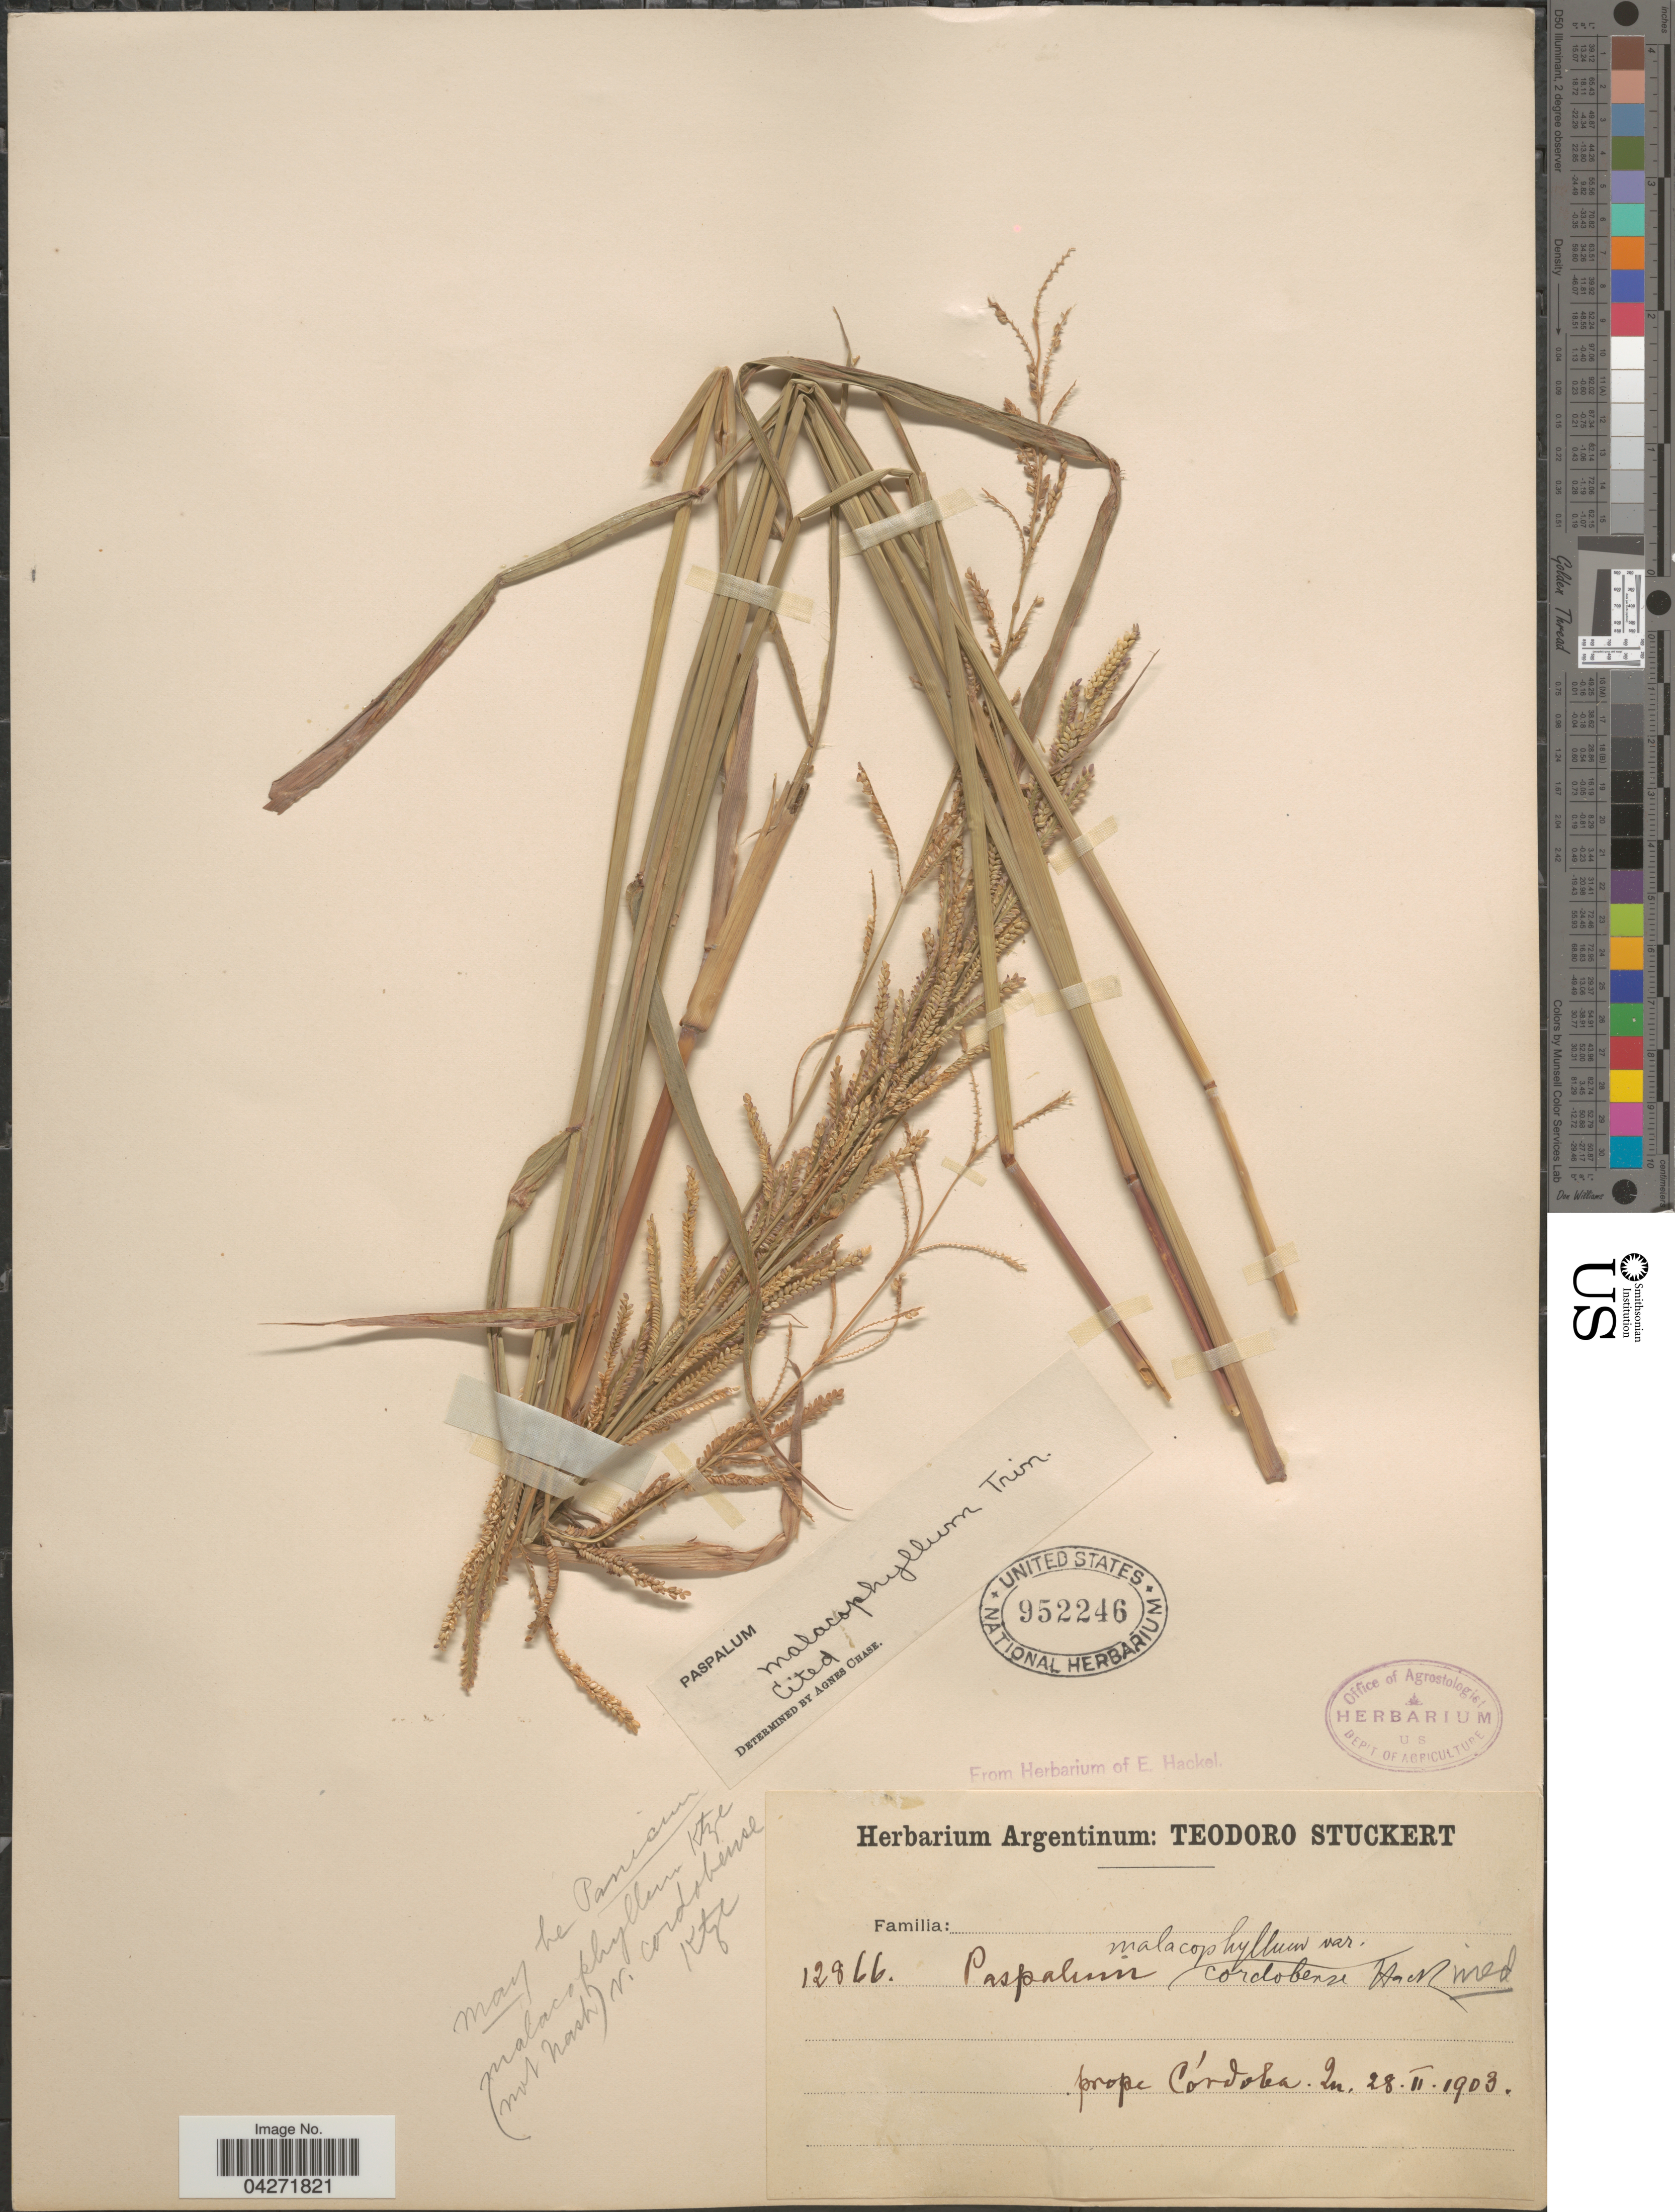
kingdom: Plantae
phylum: Tracheophyta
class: Liliopsida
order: Poales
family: Poaceae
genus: Paspalum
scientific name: Paspalum malacophyllum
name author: Trin.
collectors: T. Stuckert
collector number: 12866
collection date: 1903-02-28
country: Argentina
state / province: Cordoba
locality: Prope Córdoba.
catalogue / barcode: US 952246